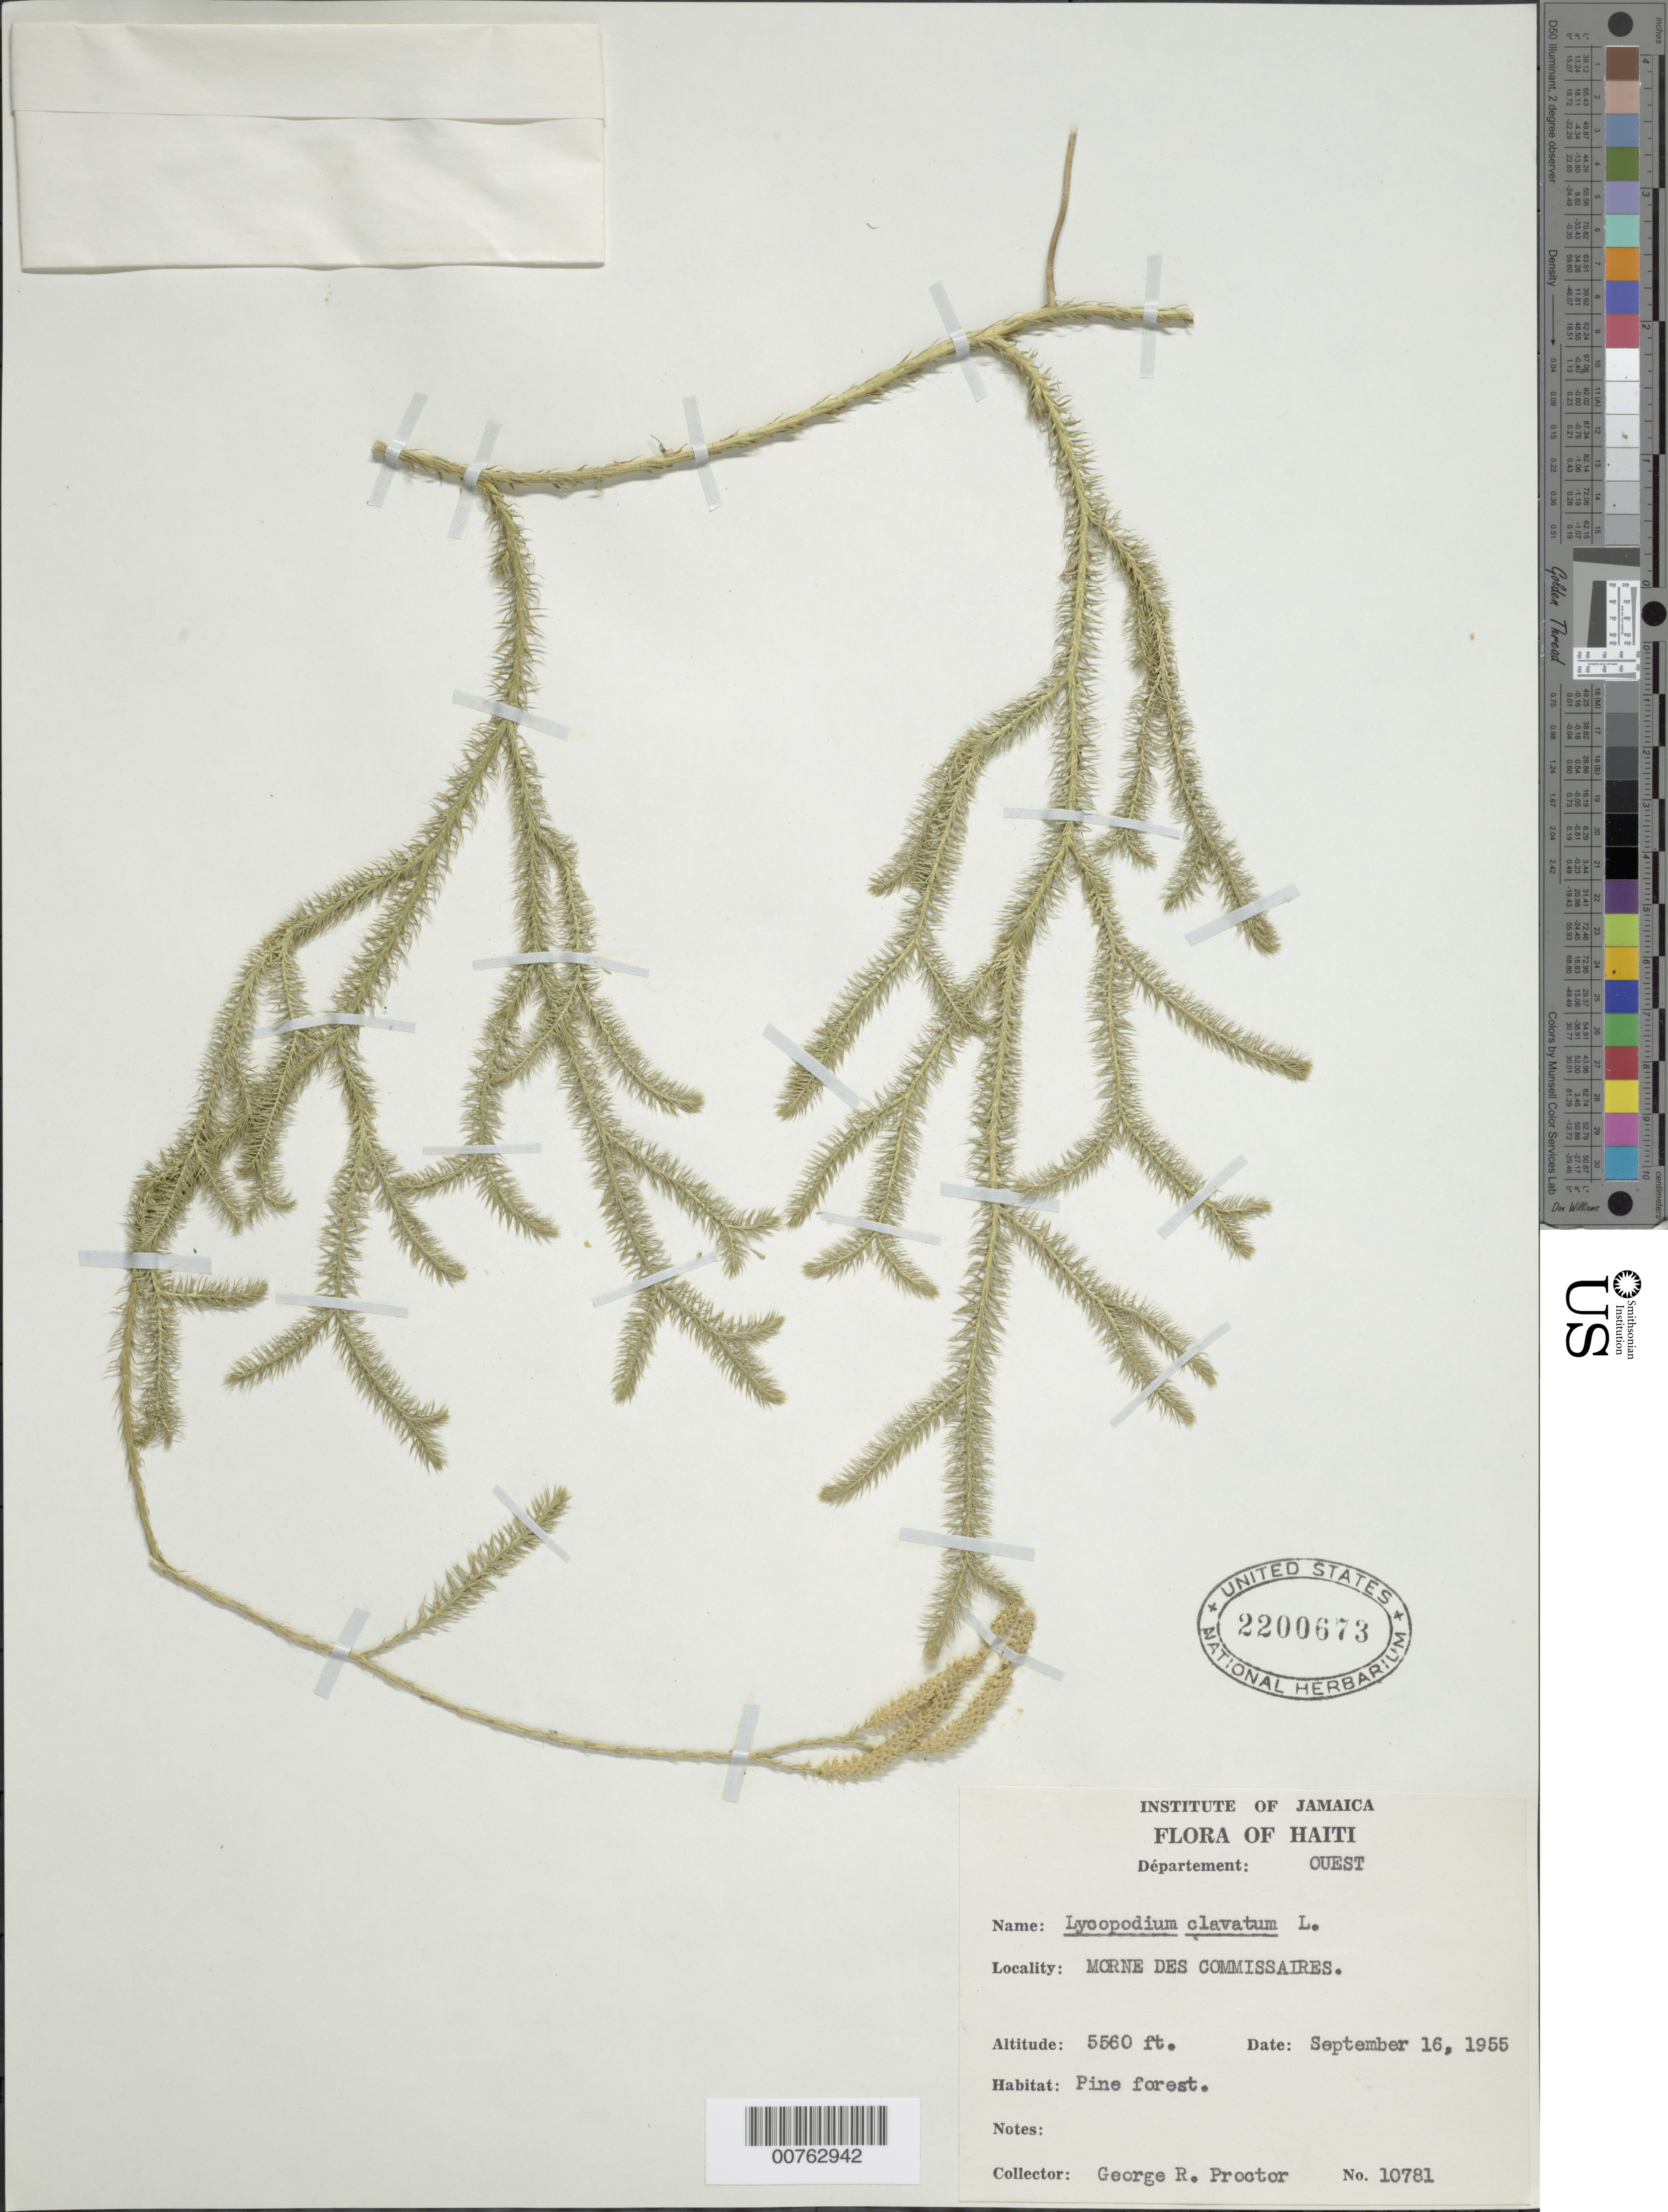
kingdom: Plantae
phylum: Tracheophyta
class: Lycopodiopsida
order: Lycopodiales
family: Lycopodiaceae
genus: Lycopodium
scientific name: Lycopodium clavatum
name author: L.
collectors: G. R. Proctor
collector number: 10781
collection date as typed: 16 Sep 1955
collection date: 1955-09-16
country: Haiti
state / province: Ouest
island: Hispaniola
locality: Morne des Commissaires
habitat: Pine forest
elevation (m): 1695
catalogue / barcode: US 2200673